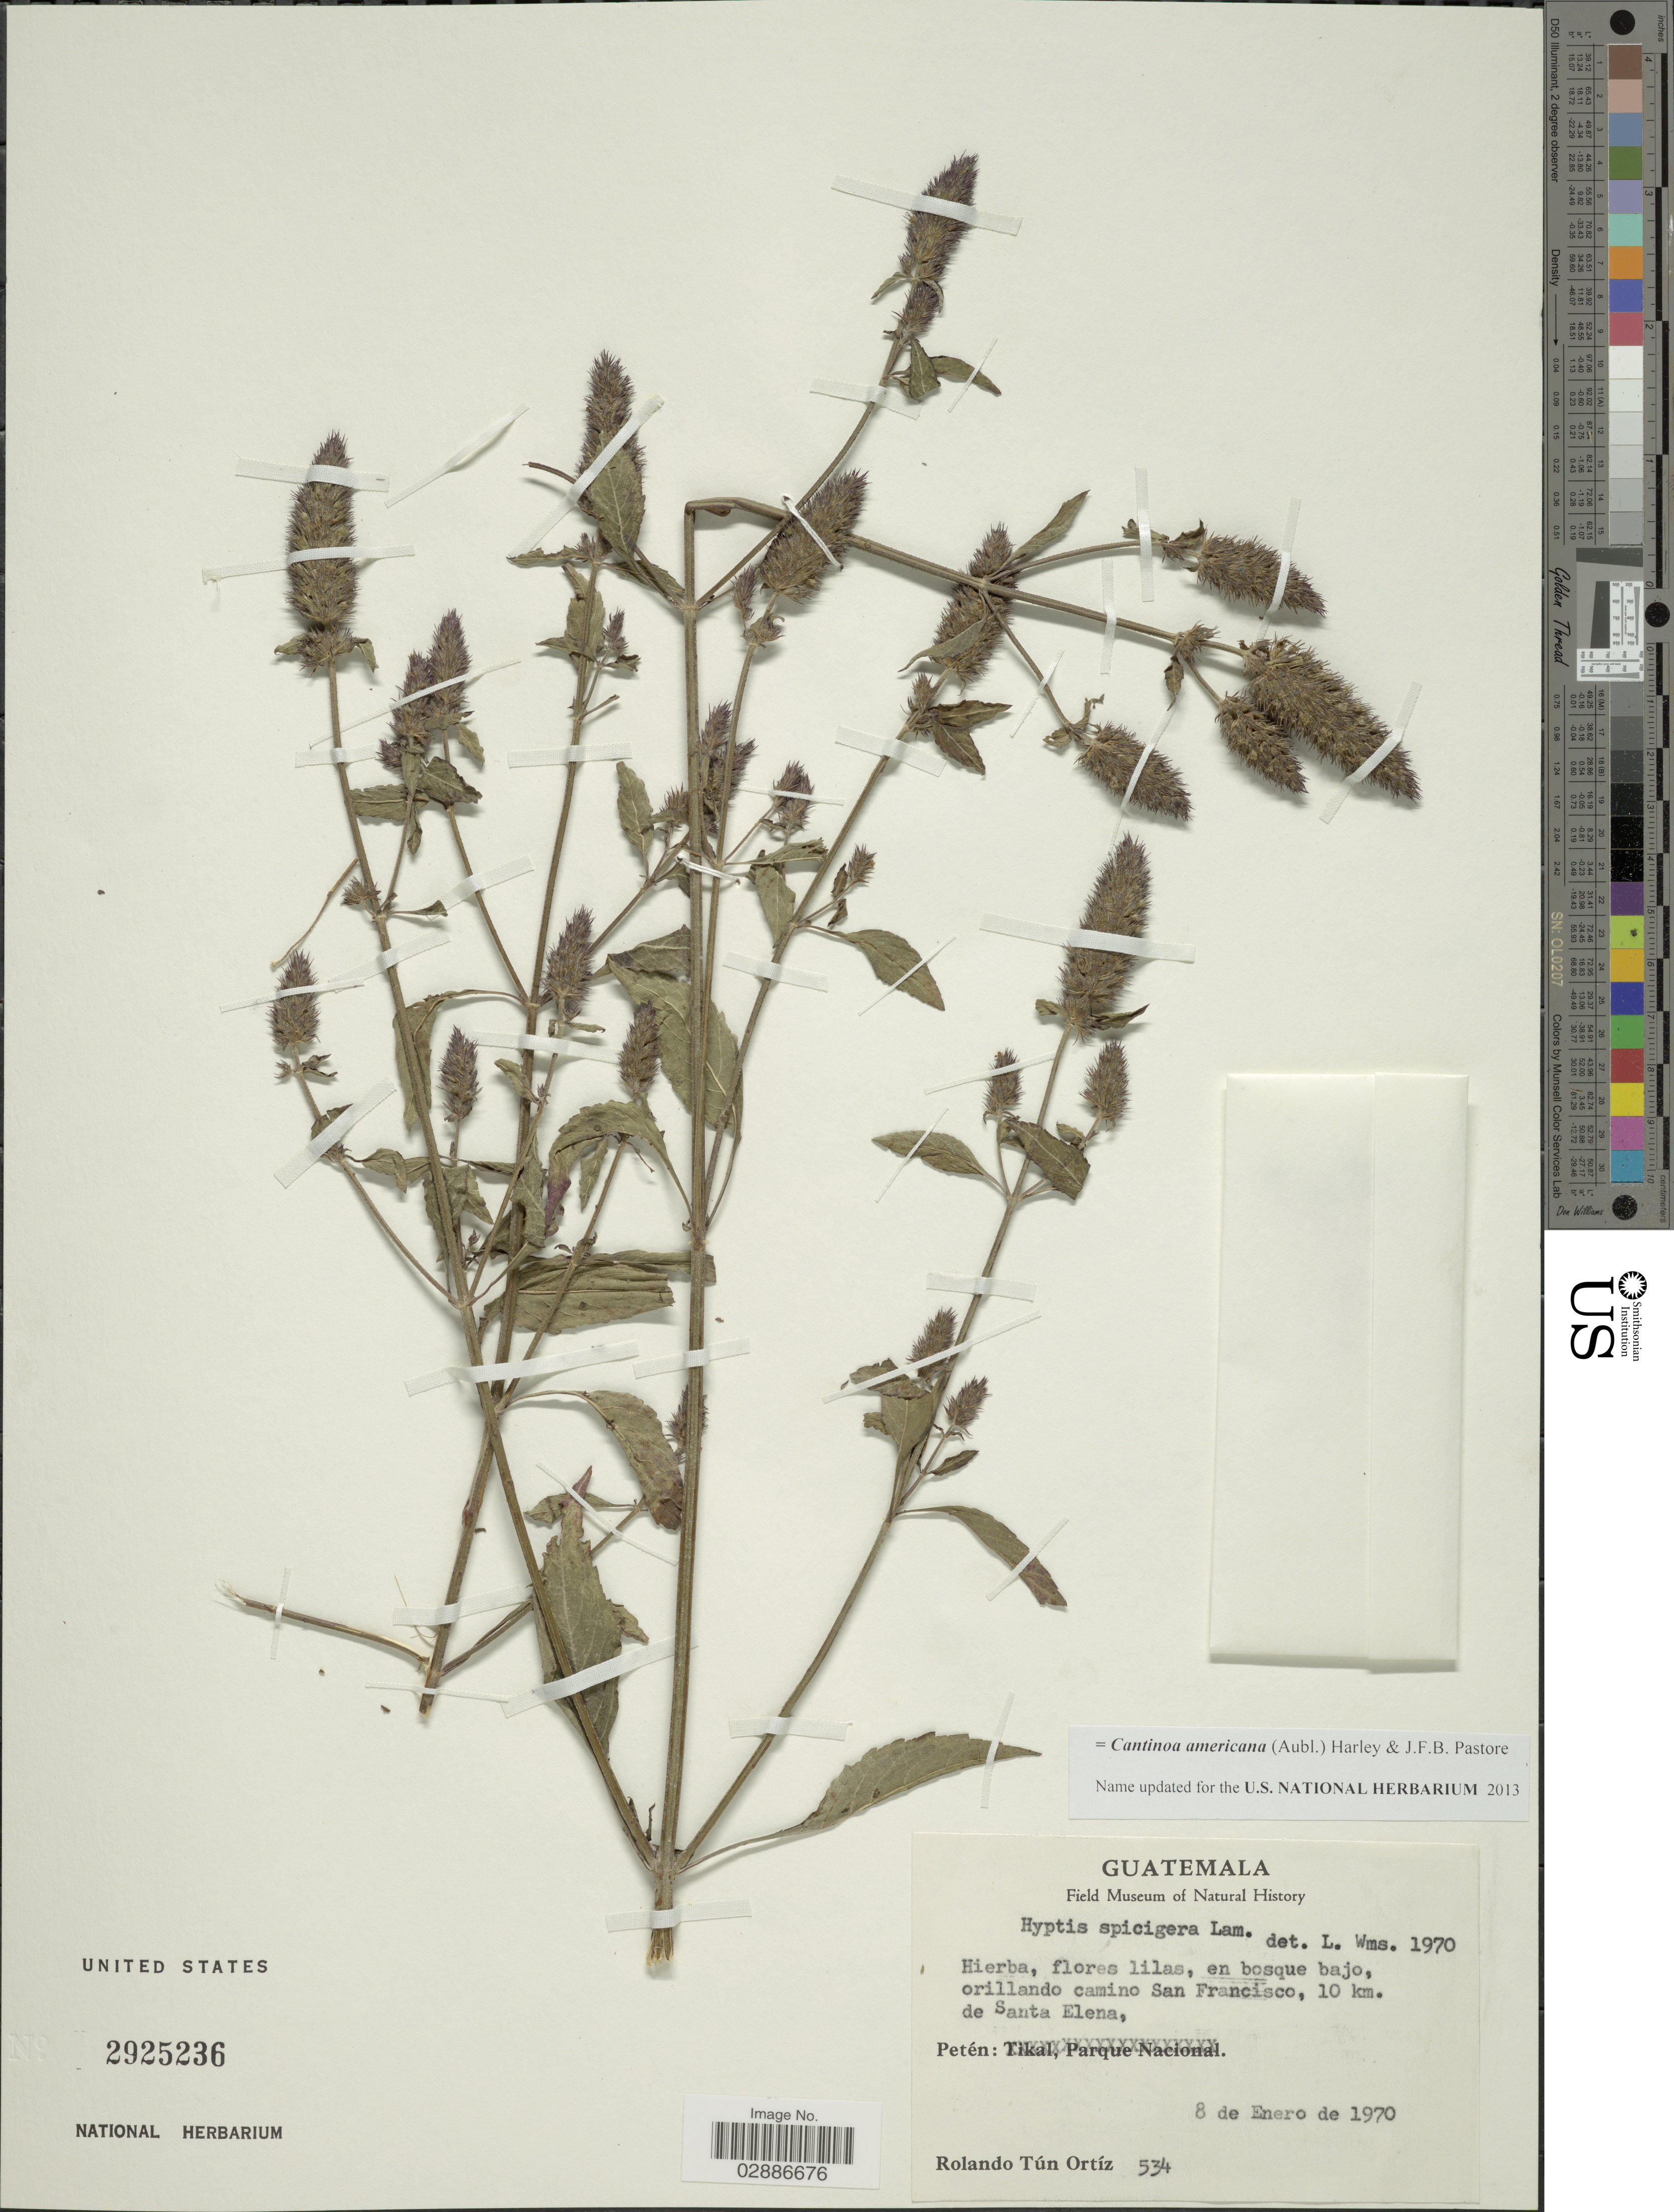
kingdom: Plantae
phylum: Tracheophyta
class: Magnoliopsida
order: Lamiales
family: Lamiaceae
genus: Cantinoa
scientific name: Cantinoa americana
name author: (Aubl.) Harley & J.F.B. Pastore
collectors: R. Tún Ortíz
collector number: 534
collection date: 1970-01-08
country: Guatemala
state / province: El Petén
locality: Orillando camino San Francisco, 10 km. de Santa Elena, Petén.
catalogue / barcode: US 2925236